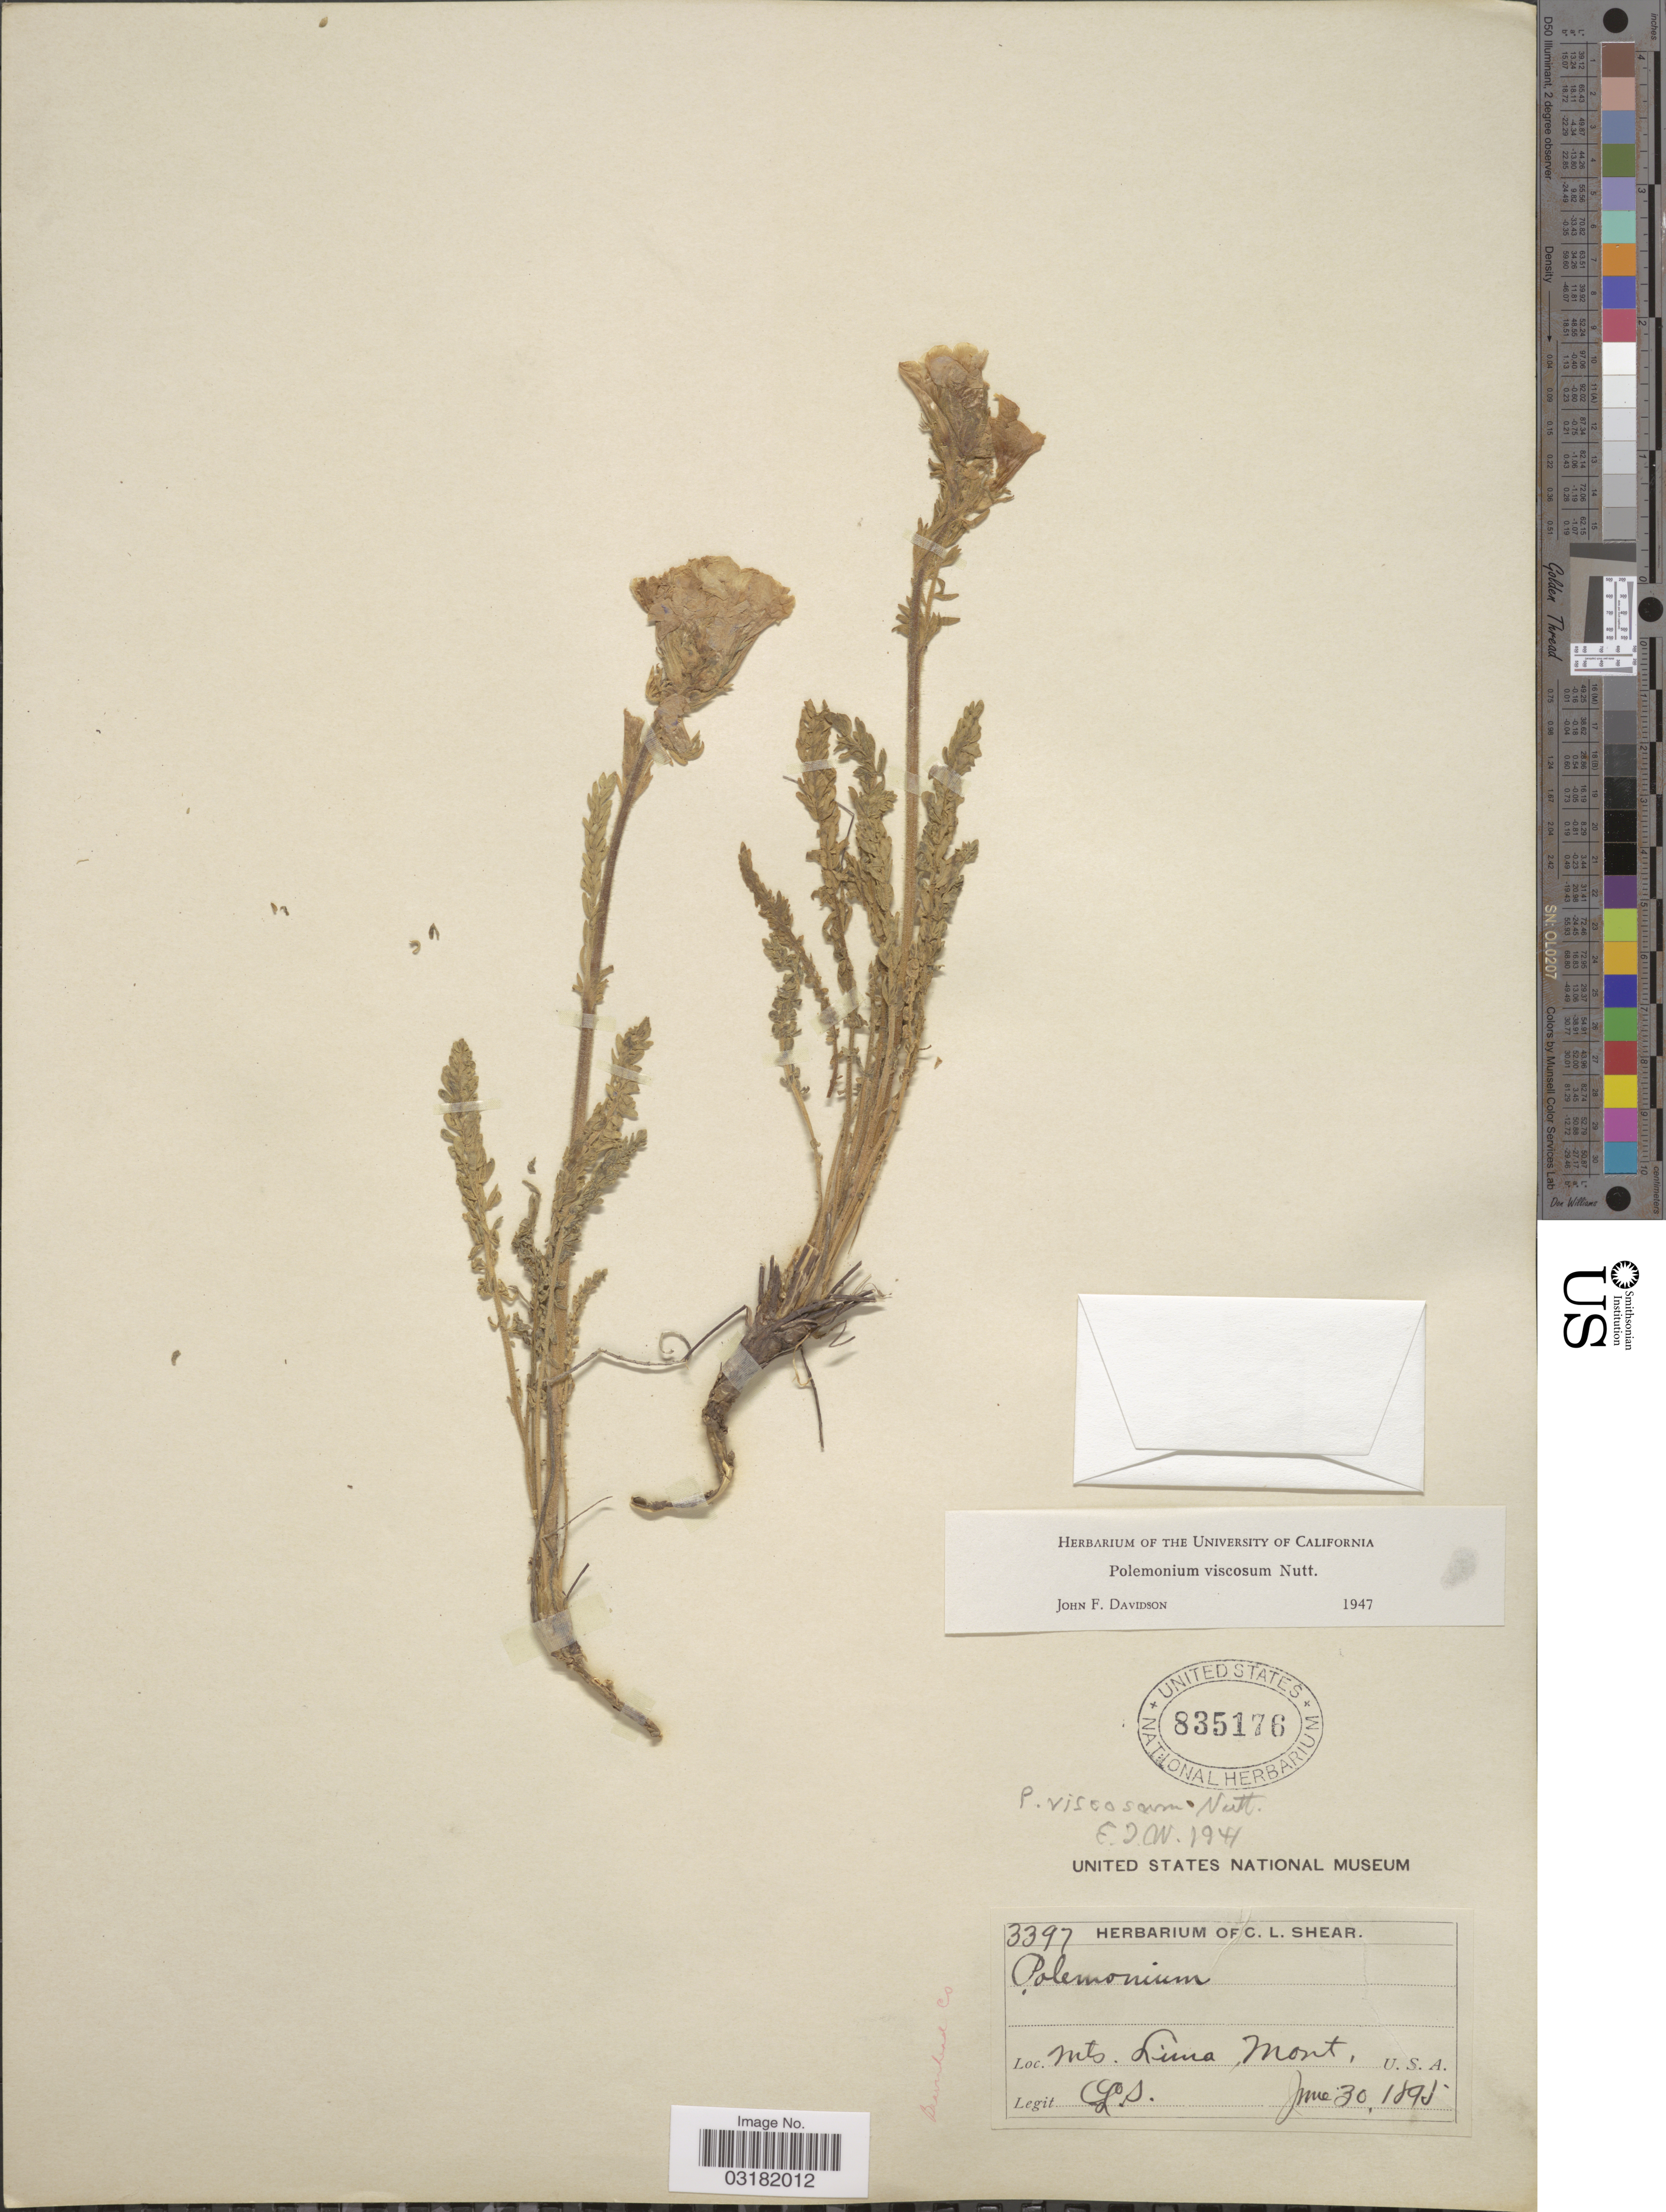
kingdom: Plantae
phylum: Tracheophyta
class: Magnoliopsida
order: Ericales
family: Polemoniaceae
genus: Polemonium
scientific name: Polemonium viscosum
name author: Nutt.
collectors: C. L. Shear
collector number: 3397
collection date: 1895-06-30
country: United States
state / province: Montana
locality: Mts. Lima, Beaverhead Co.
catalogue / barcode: US 835176